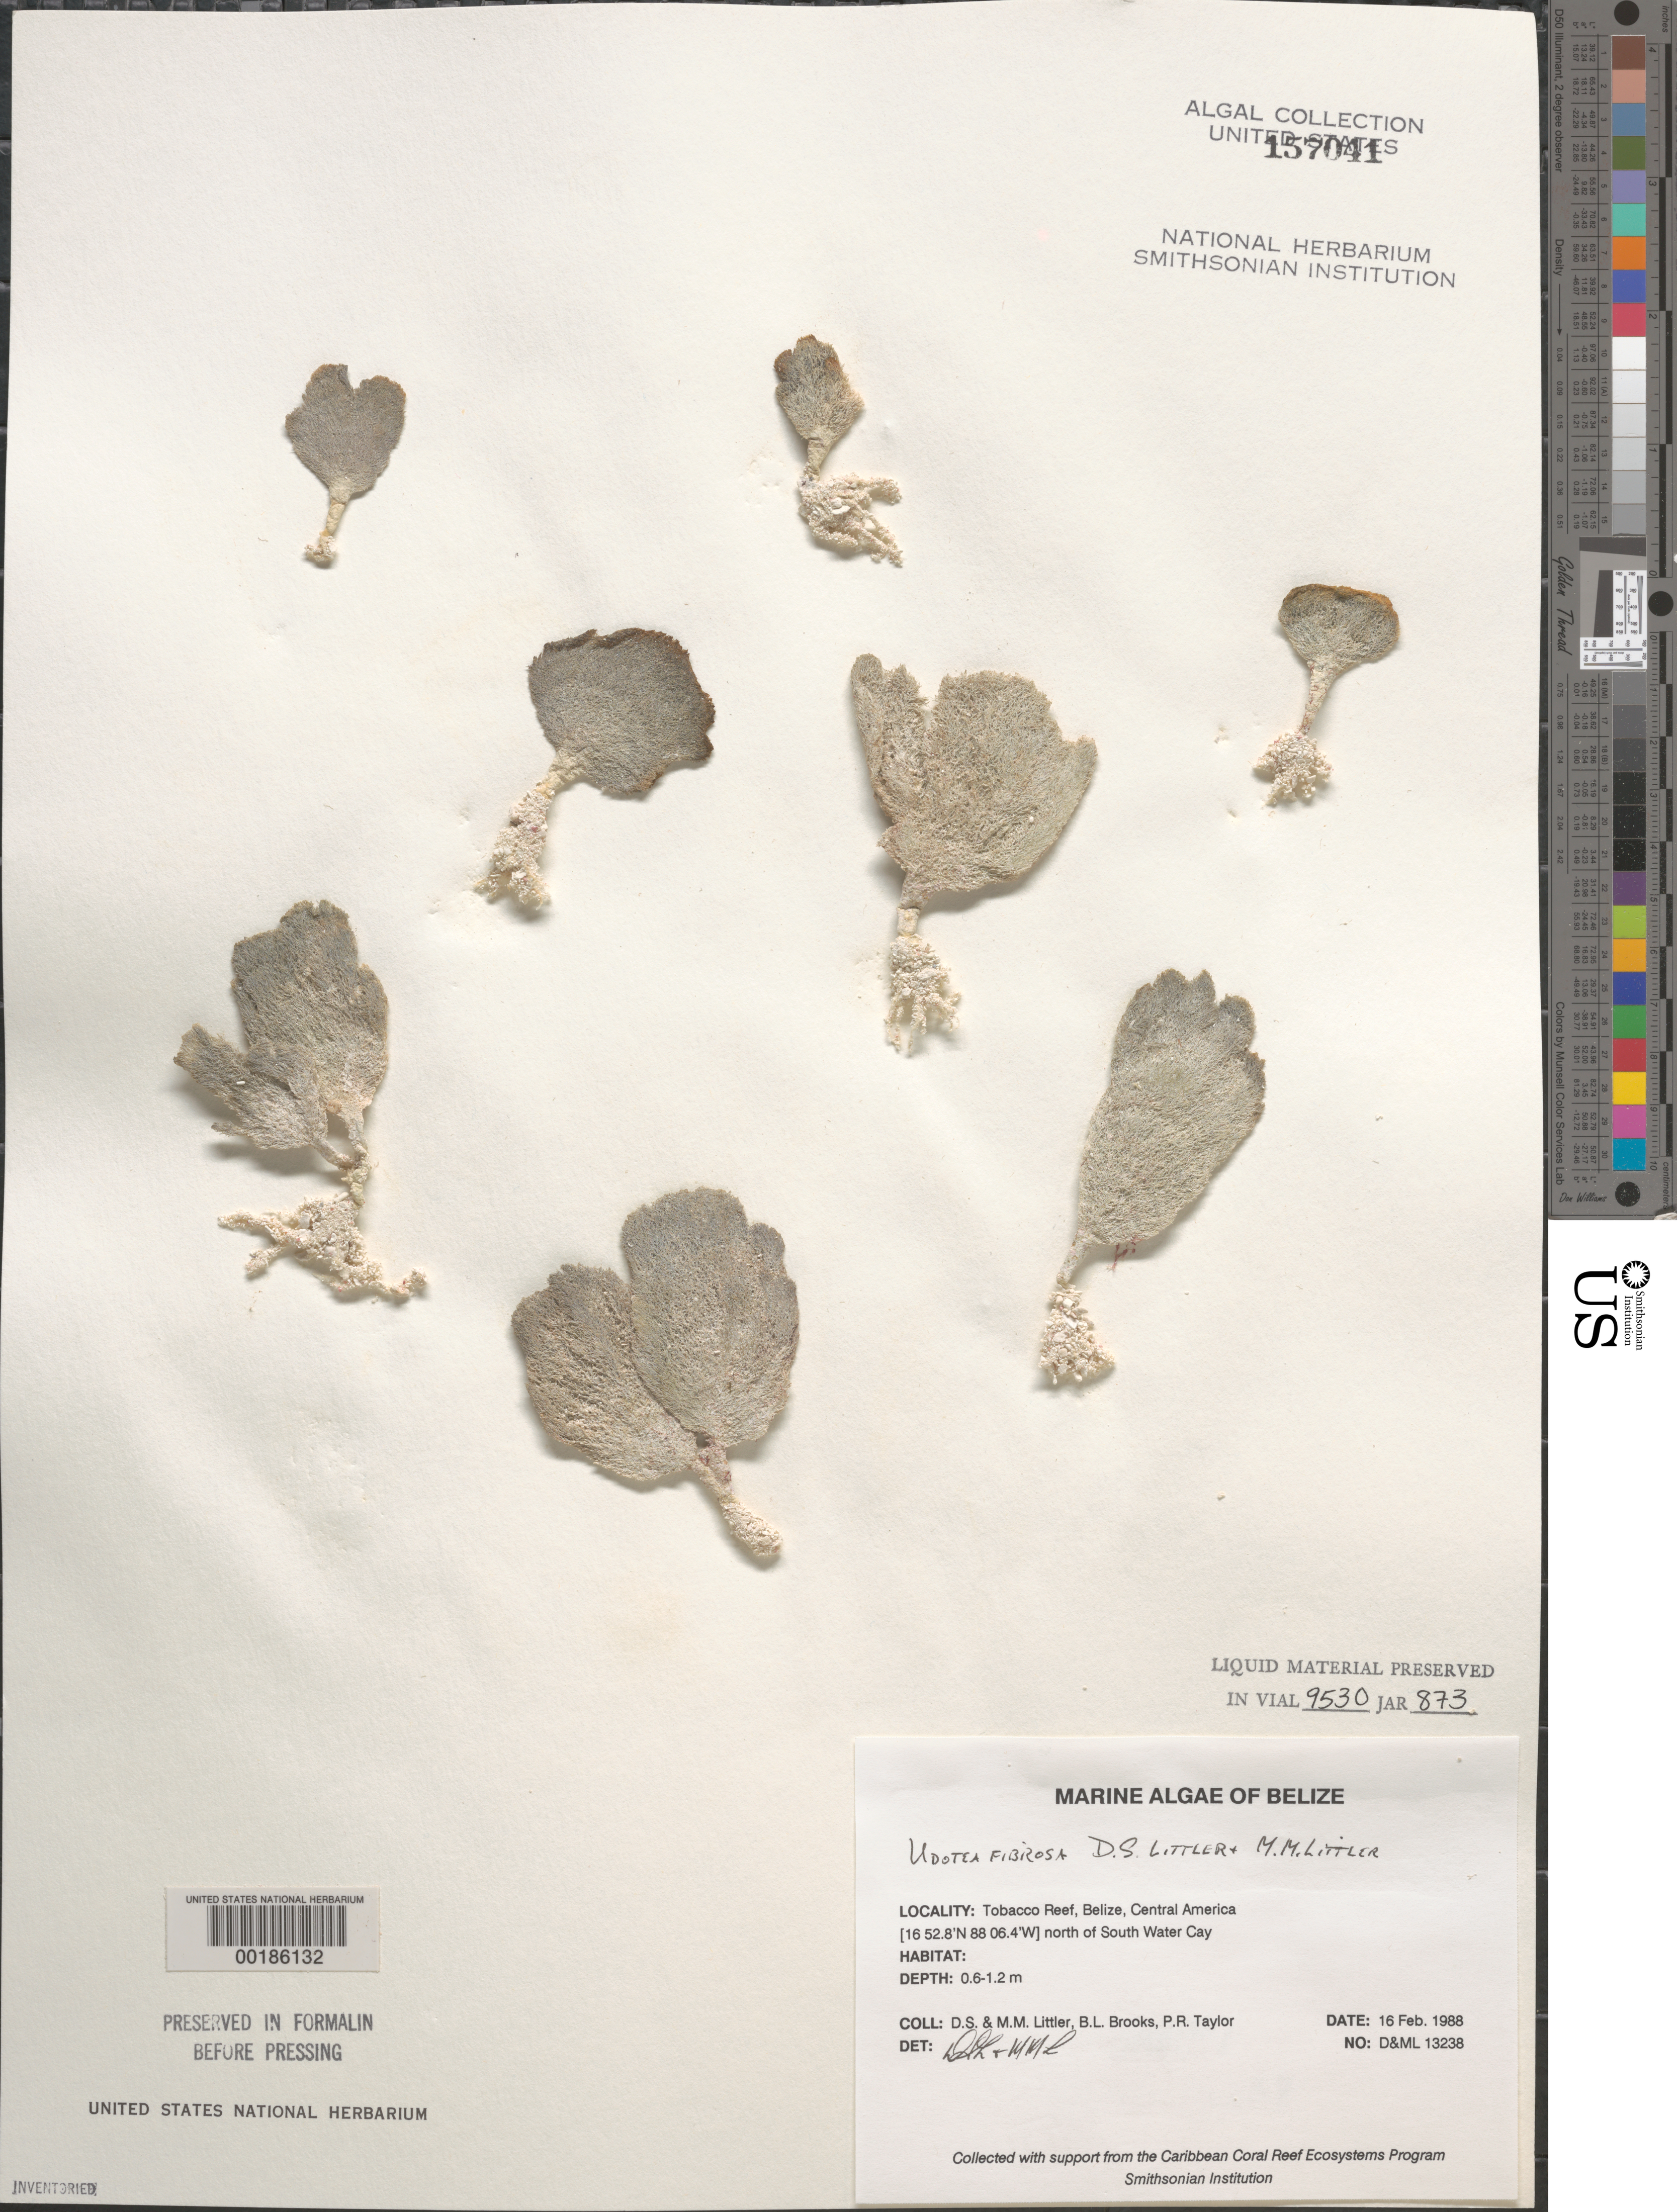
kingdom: Plantae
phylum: Chlorophyta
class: Ulvophyceae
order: Bryopsidales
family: Udoteaceae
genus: Udotea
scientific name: Udotea fibrosa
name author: D.S. Littler & Littler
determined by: Littler, D. S.; Littler, M. M.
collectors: D. S. Littler, M. M. Littler, B. Brooks & P. R. Taylor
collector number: D&ML 13238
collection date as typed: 16 Feb 1988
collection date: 1988-02-16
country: Belize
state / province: Stann Creek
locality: Tobacco Reef, north of South Water Cay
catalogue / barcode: US 157041